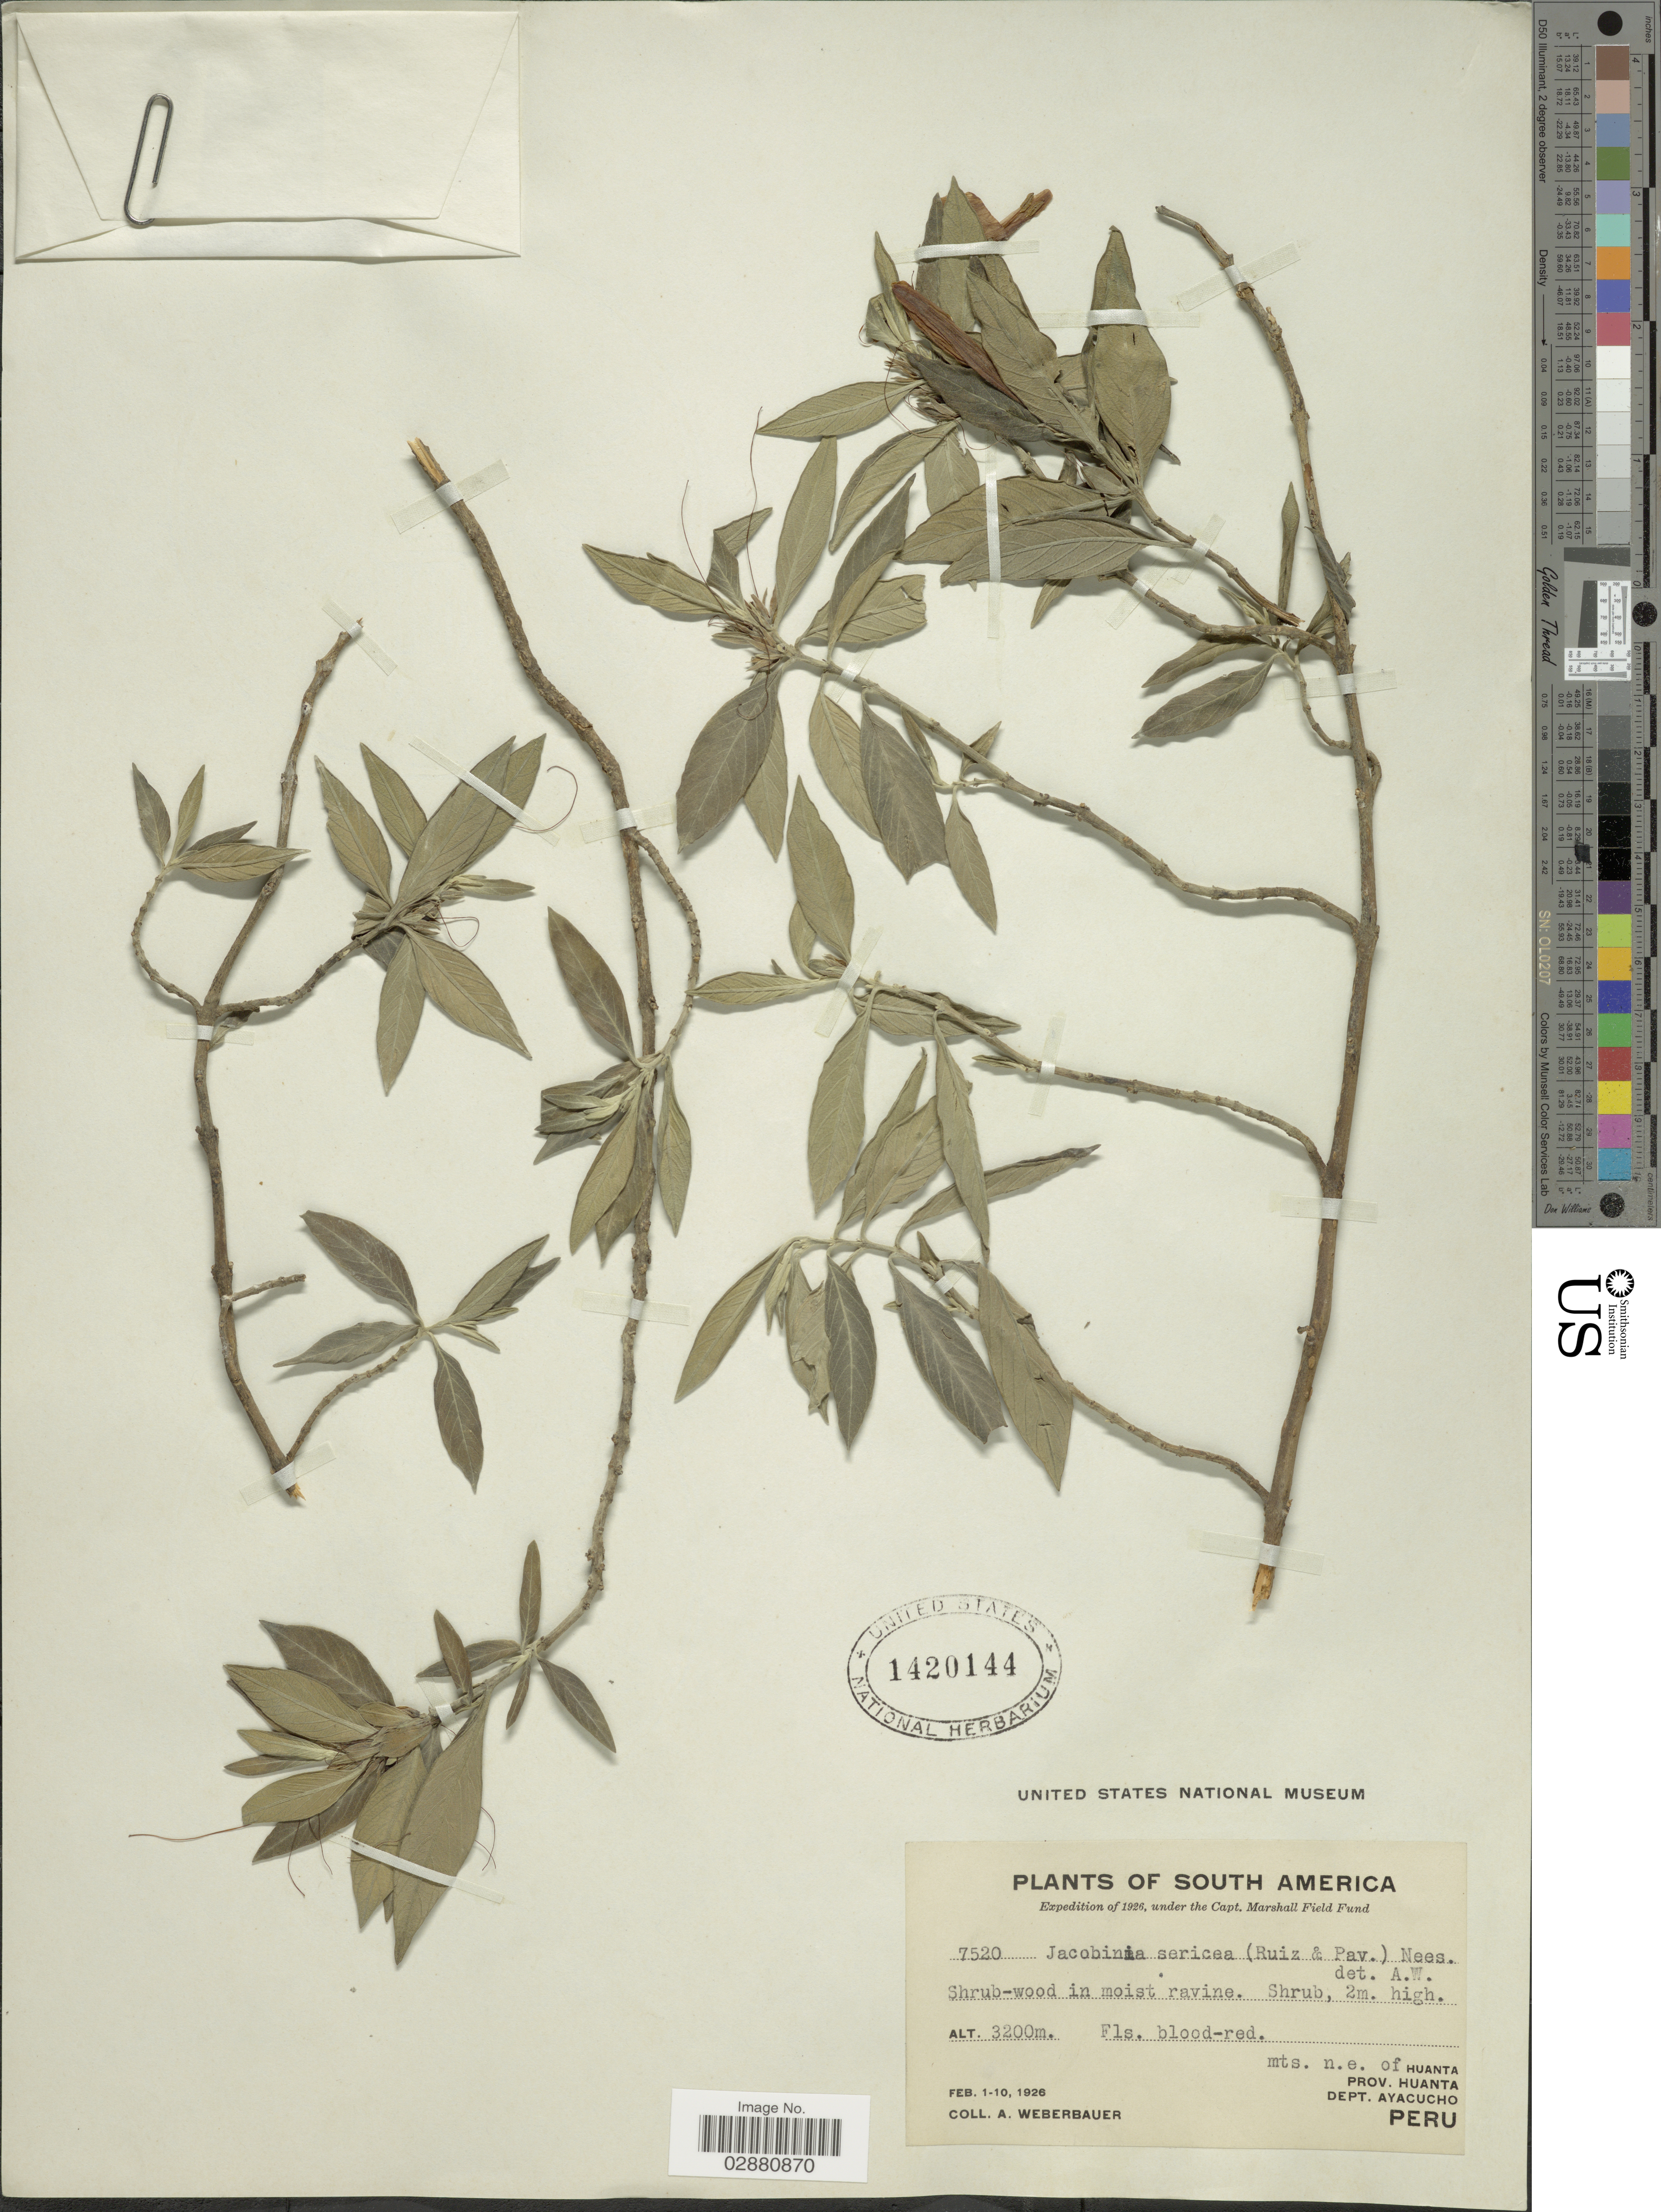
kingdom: Plantae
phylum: Tracheophyta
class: Magnoliopsida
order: Lamiales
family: Acanthaceae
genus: Justicia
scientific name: Justicia sericea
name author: Ruiz & Pav.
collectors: A. Weberbauer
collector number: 7520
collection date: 1926-02-01/1926-02-10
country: Peru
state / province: Ayacucho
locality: Mts. n.e. of Huanta. Prov. Huanta. Dept. Ayacucho.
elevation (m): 3200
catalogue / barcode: US 1420144